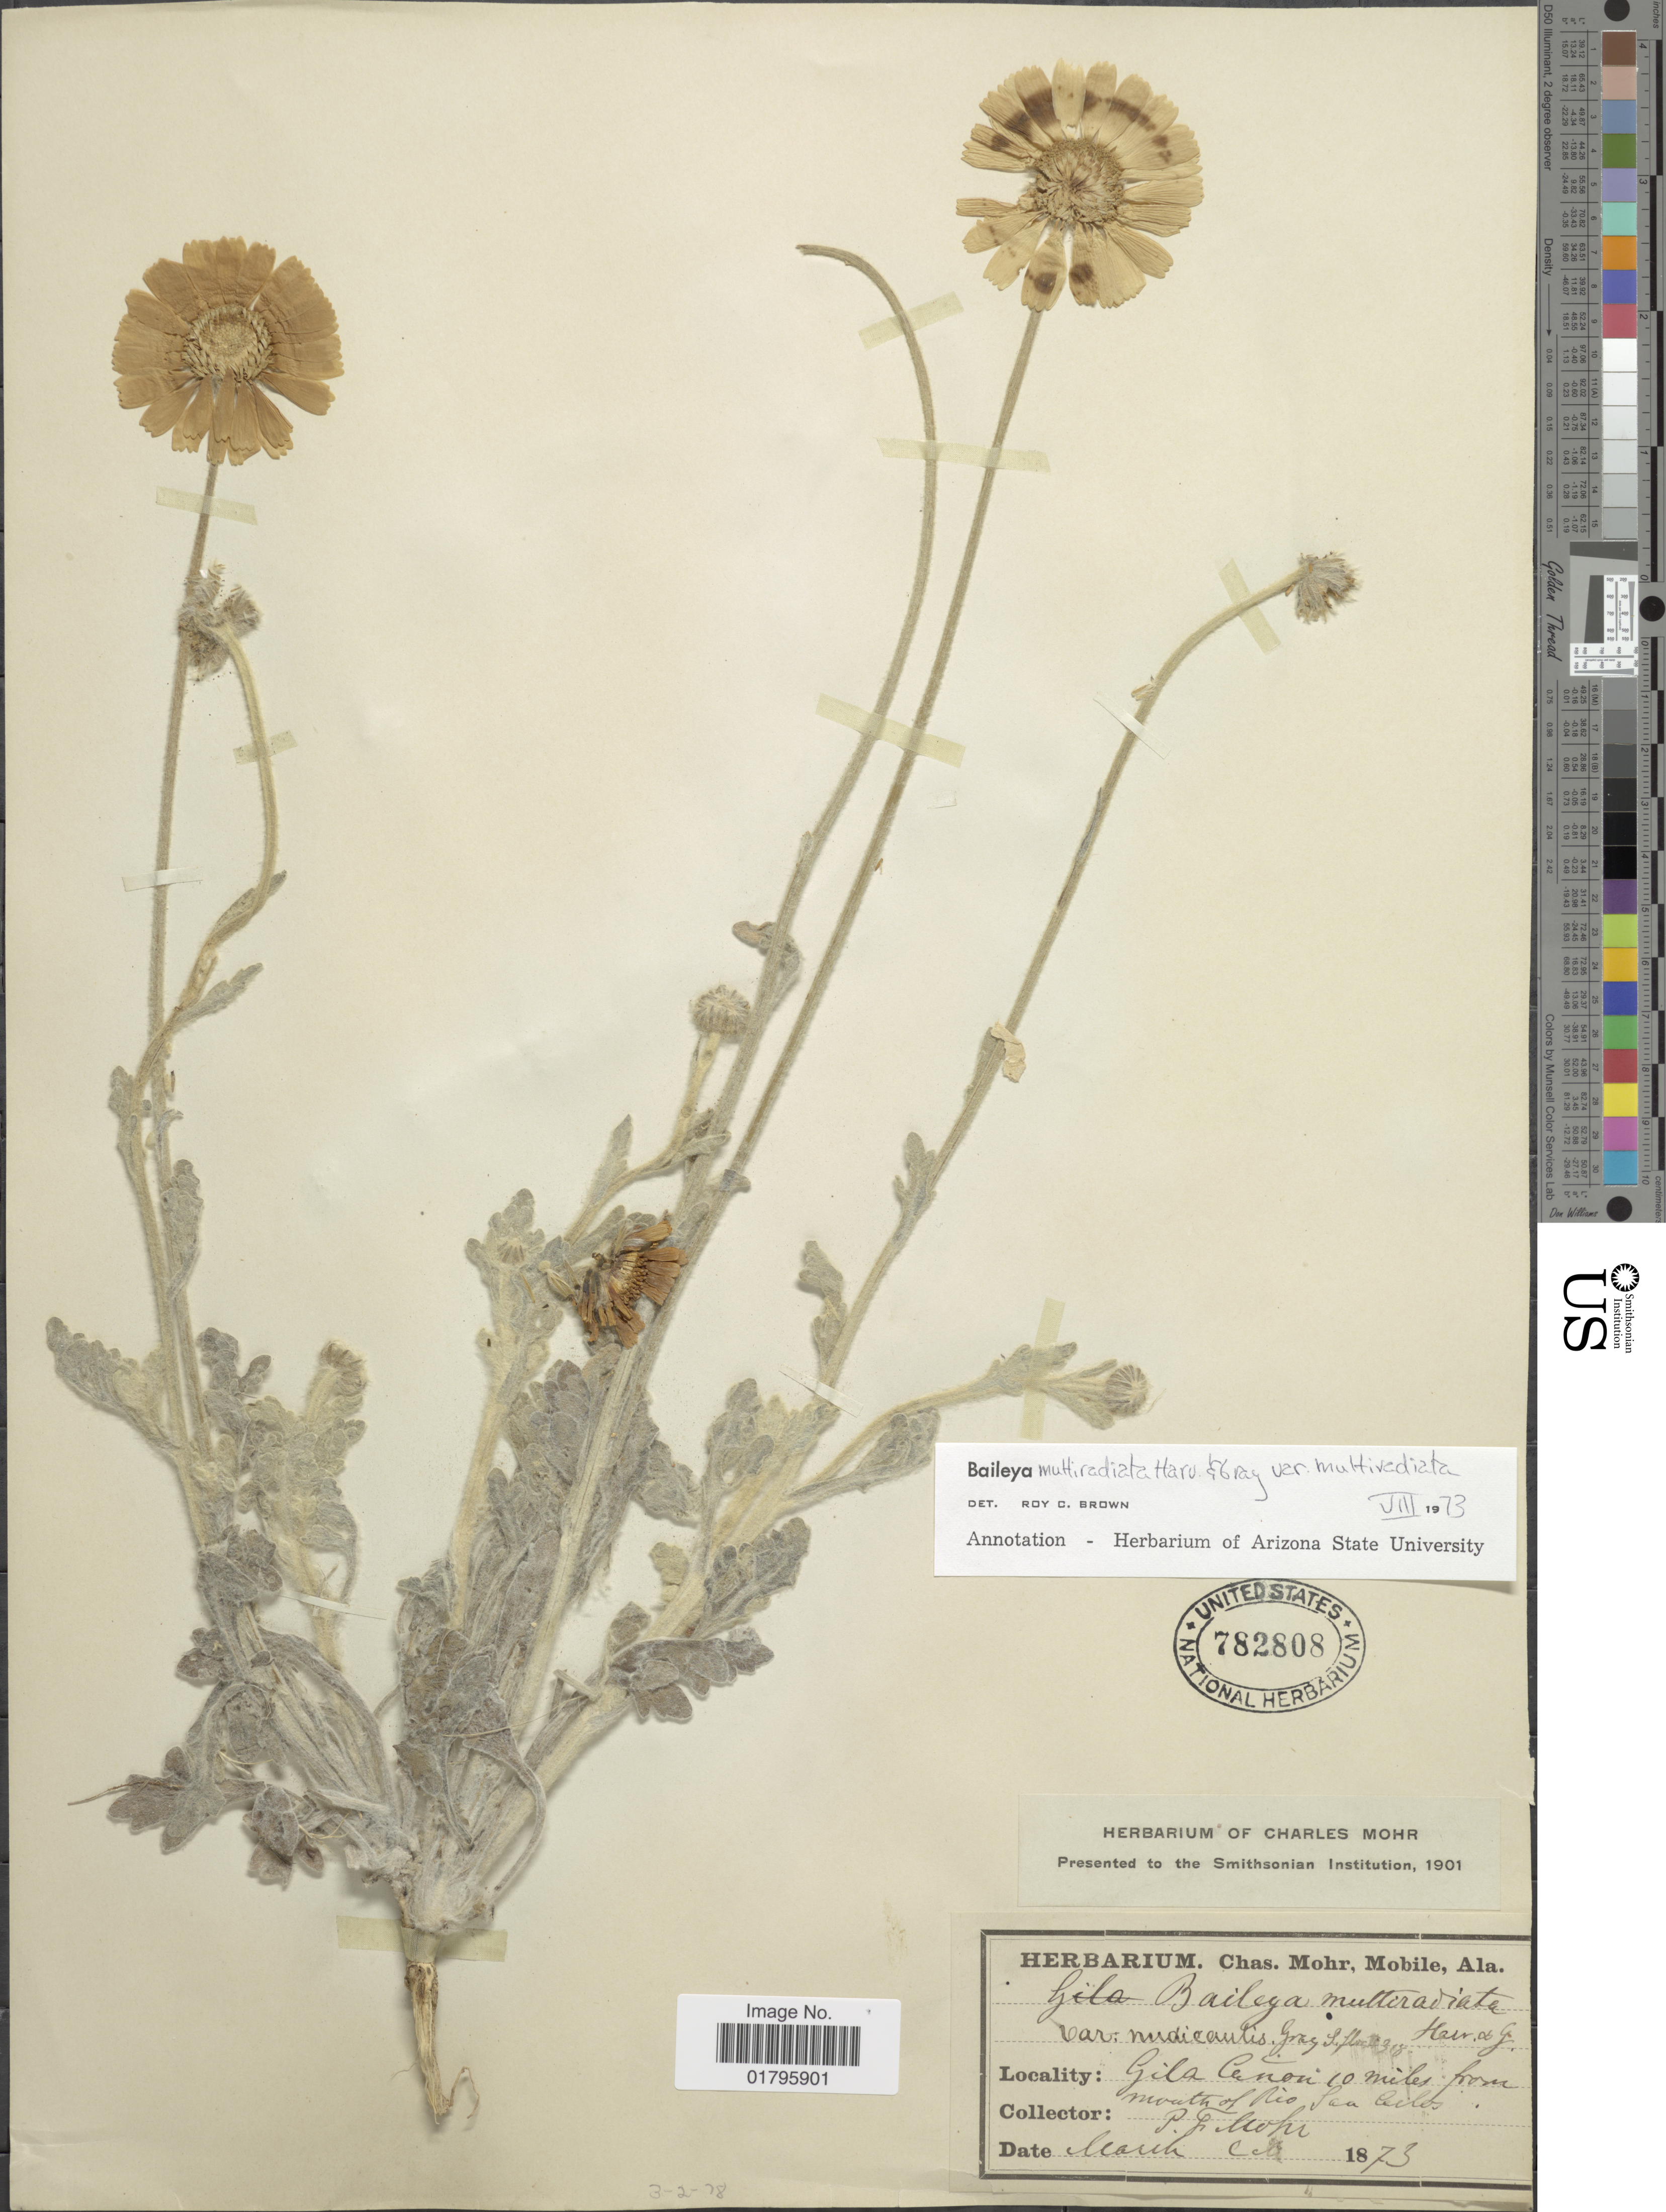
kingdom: Plantae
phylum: Tracheophyta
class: Magnoliopsida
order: Asterales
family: Asteraceae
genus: Baileya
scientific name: Baileya multiradiata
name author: Harv. & A. Gray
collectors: P. F. Mohr & Mohr, C. T. (herbarium)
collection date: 1873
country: United States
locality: Gila canon 10 miles from mouth of Rio San Carlos.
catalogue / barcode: US 782808